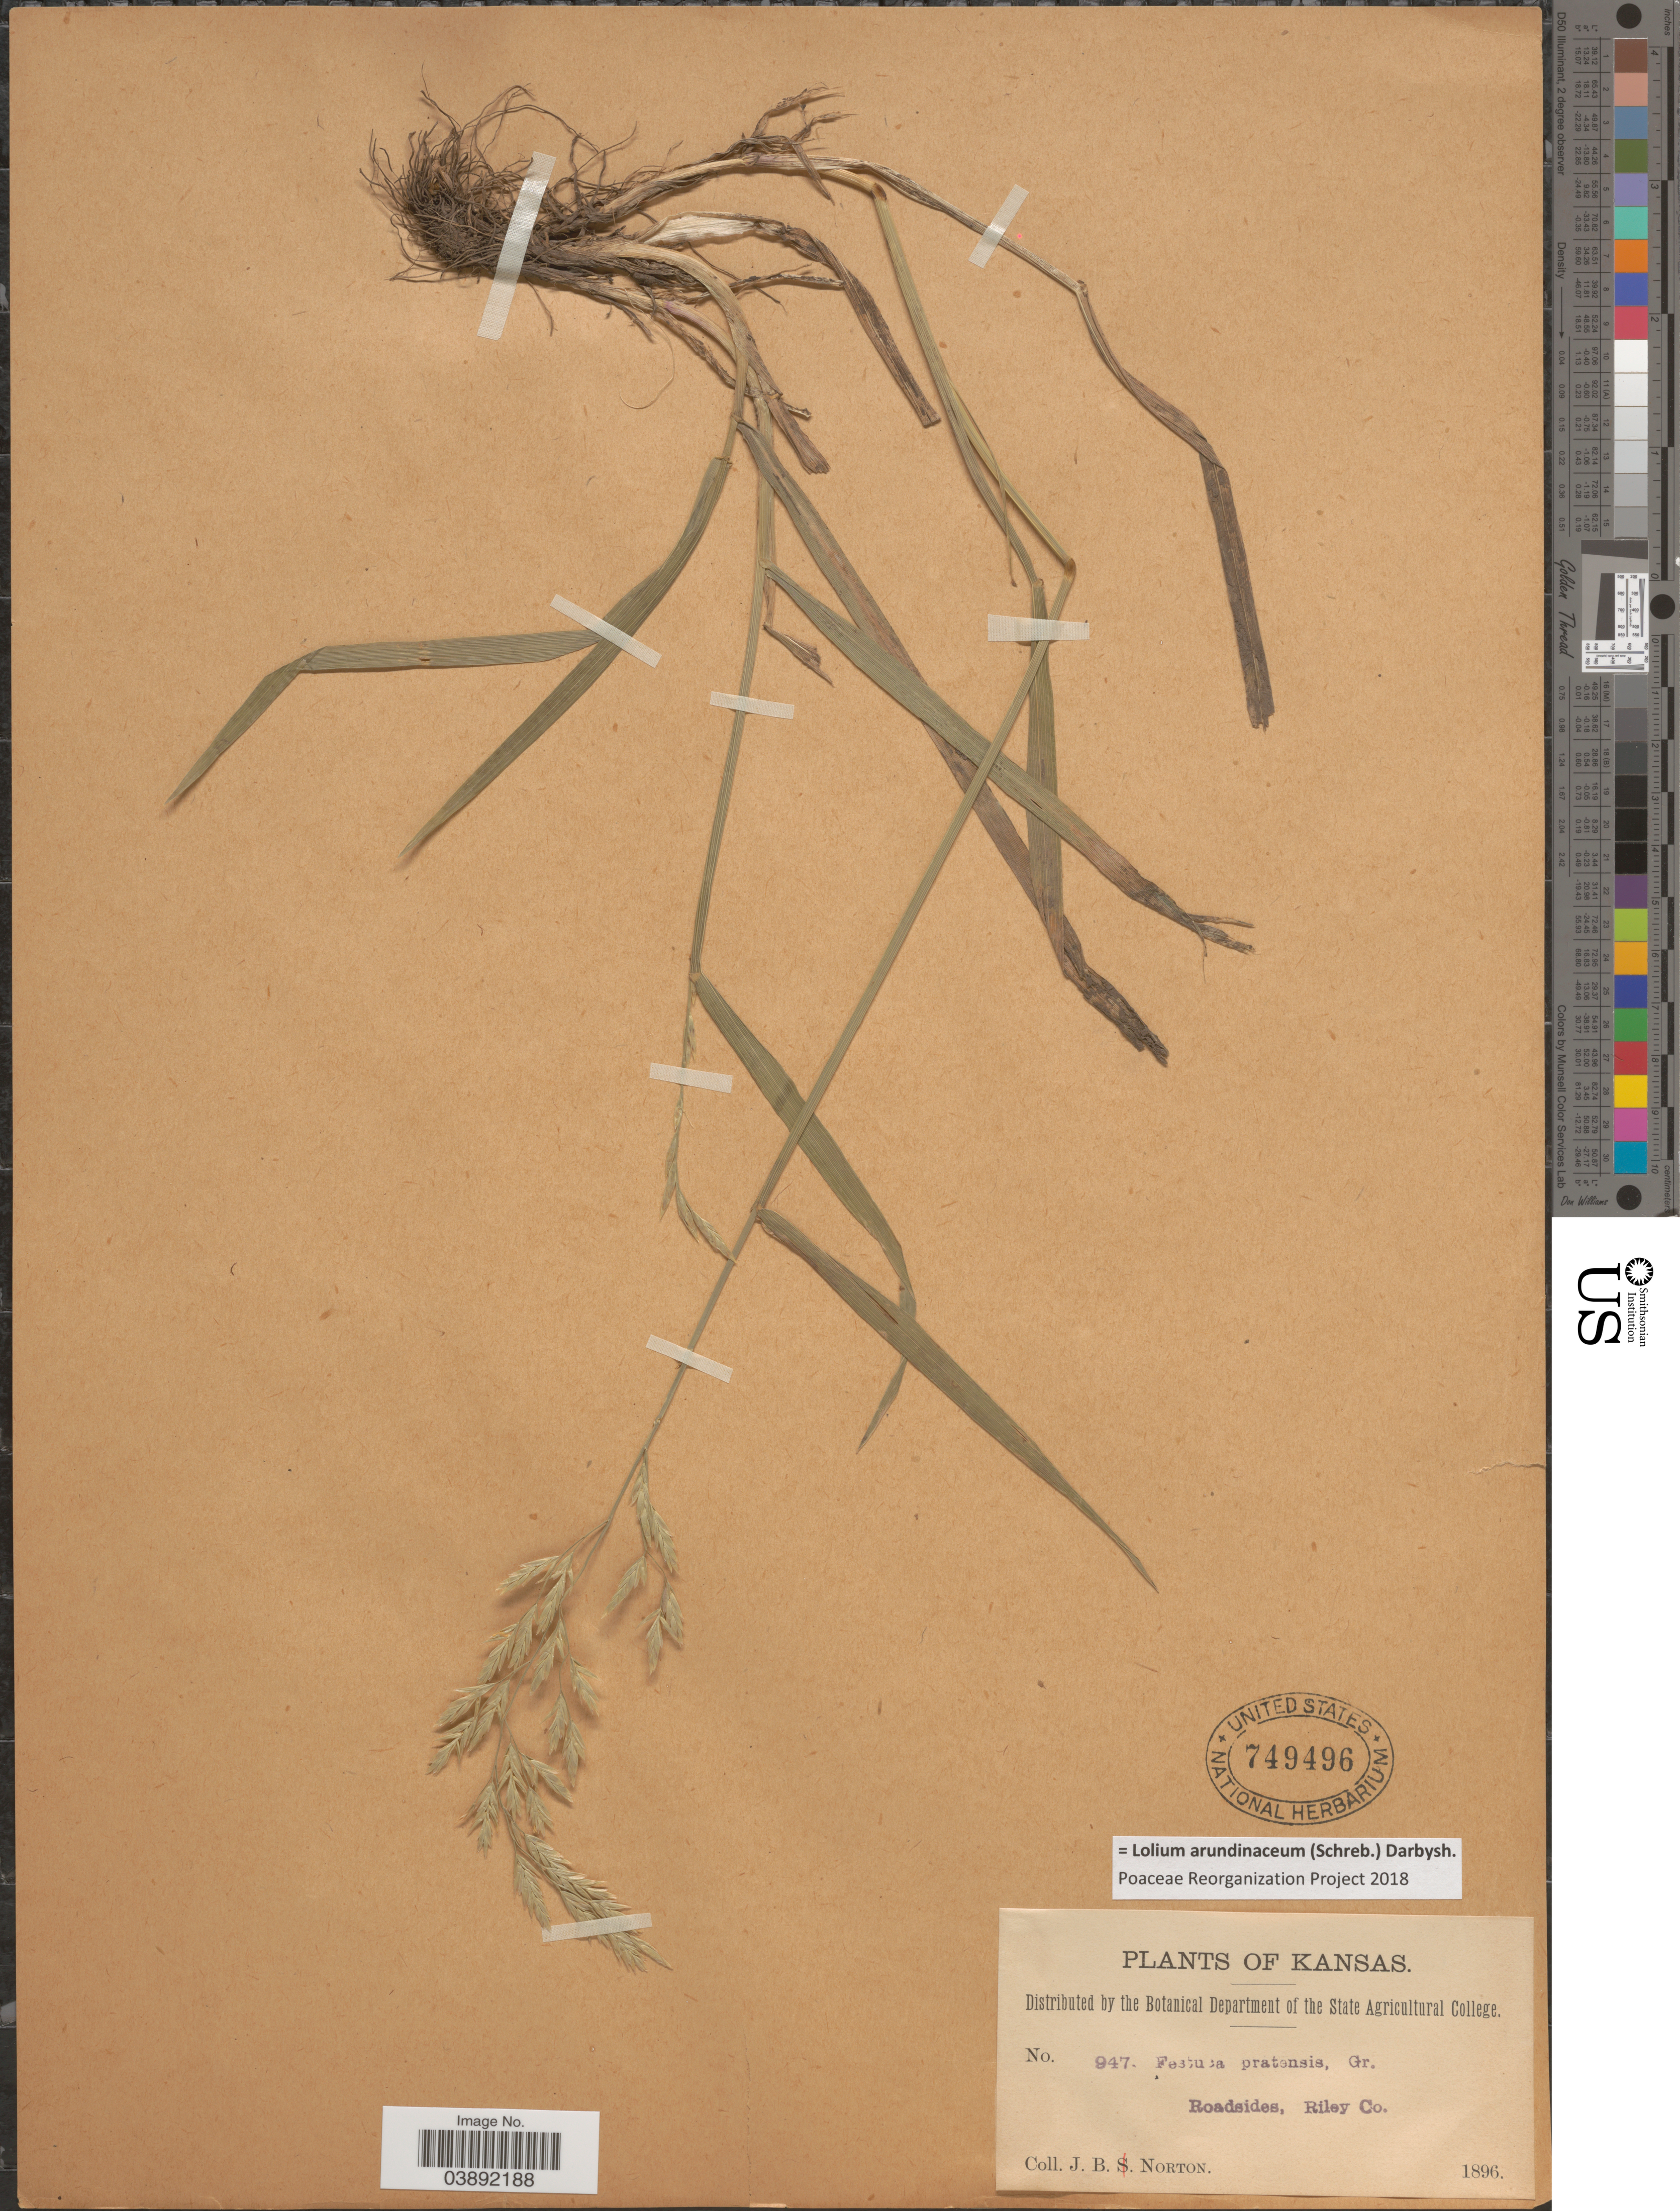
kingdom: Plantae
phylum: Tracheophyta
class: Liliopsida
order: Poales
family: Poaceae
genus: Lolium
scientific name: Lolium arundinaceum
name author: (Schreb.) Darbysh.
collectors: J. B. Norton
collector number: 947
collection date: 1896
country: United States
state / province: Kansas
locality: Roadsides, Riley Co.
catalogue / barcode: US 749496